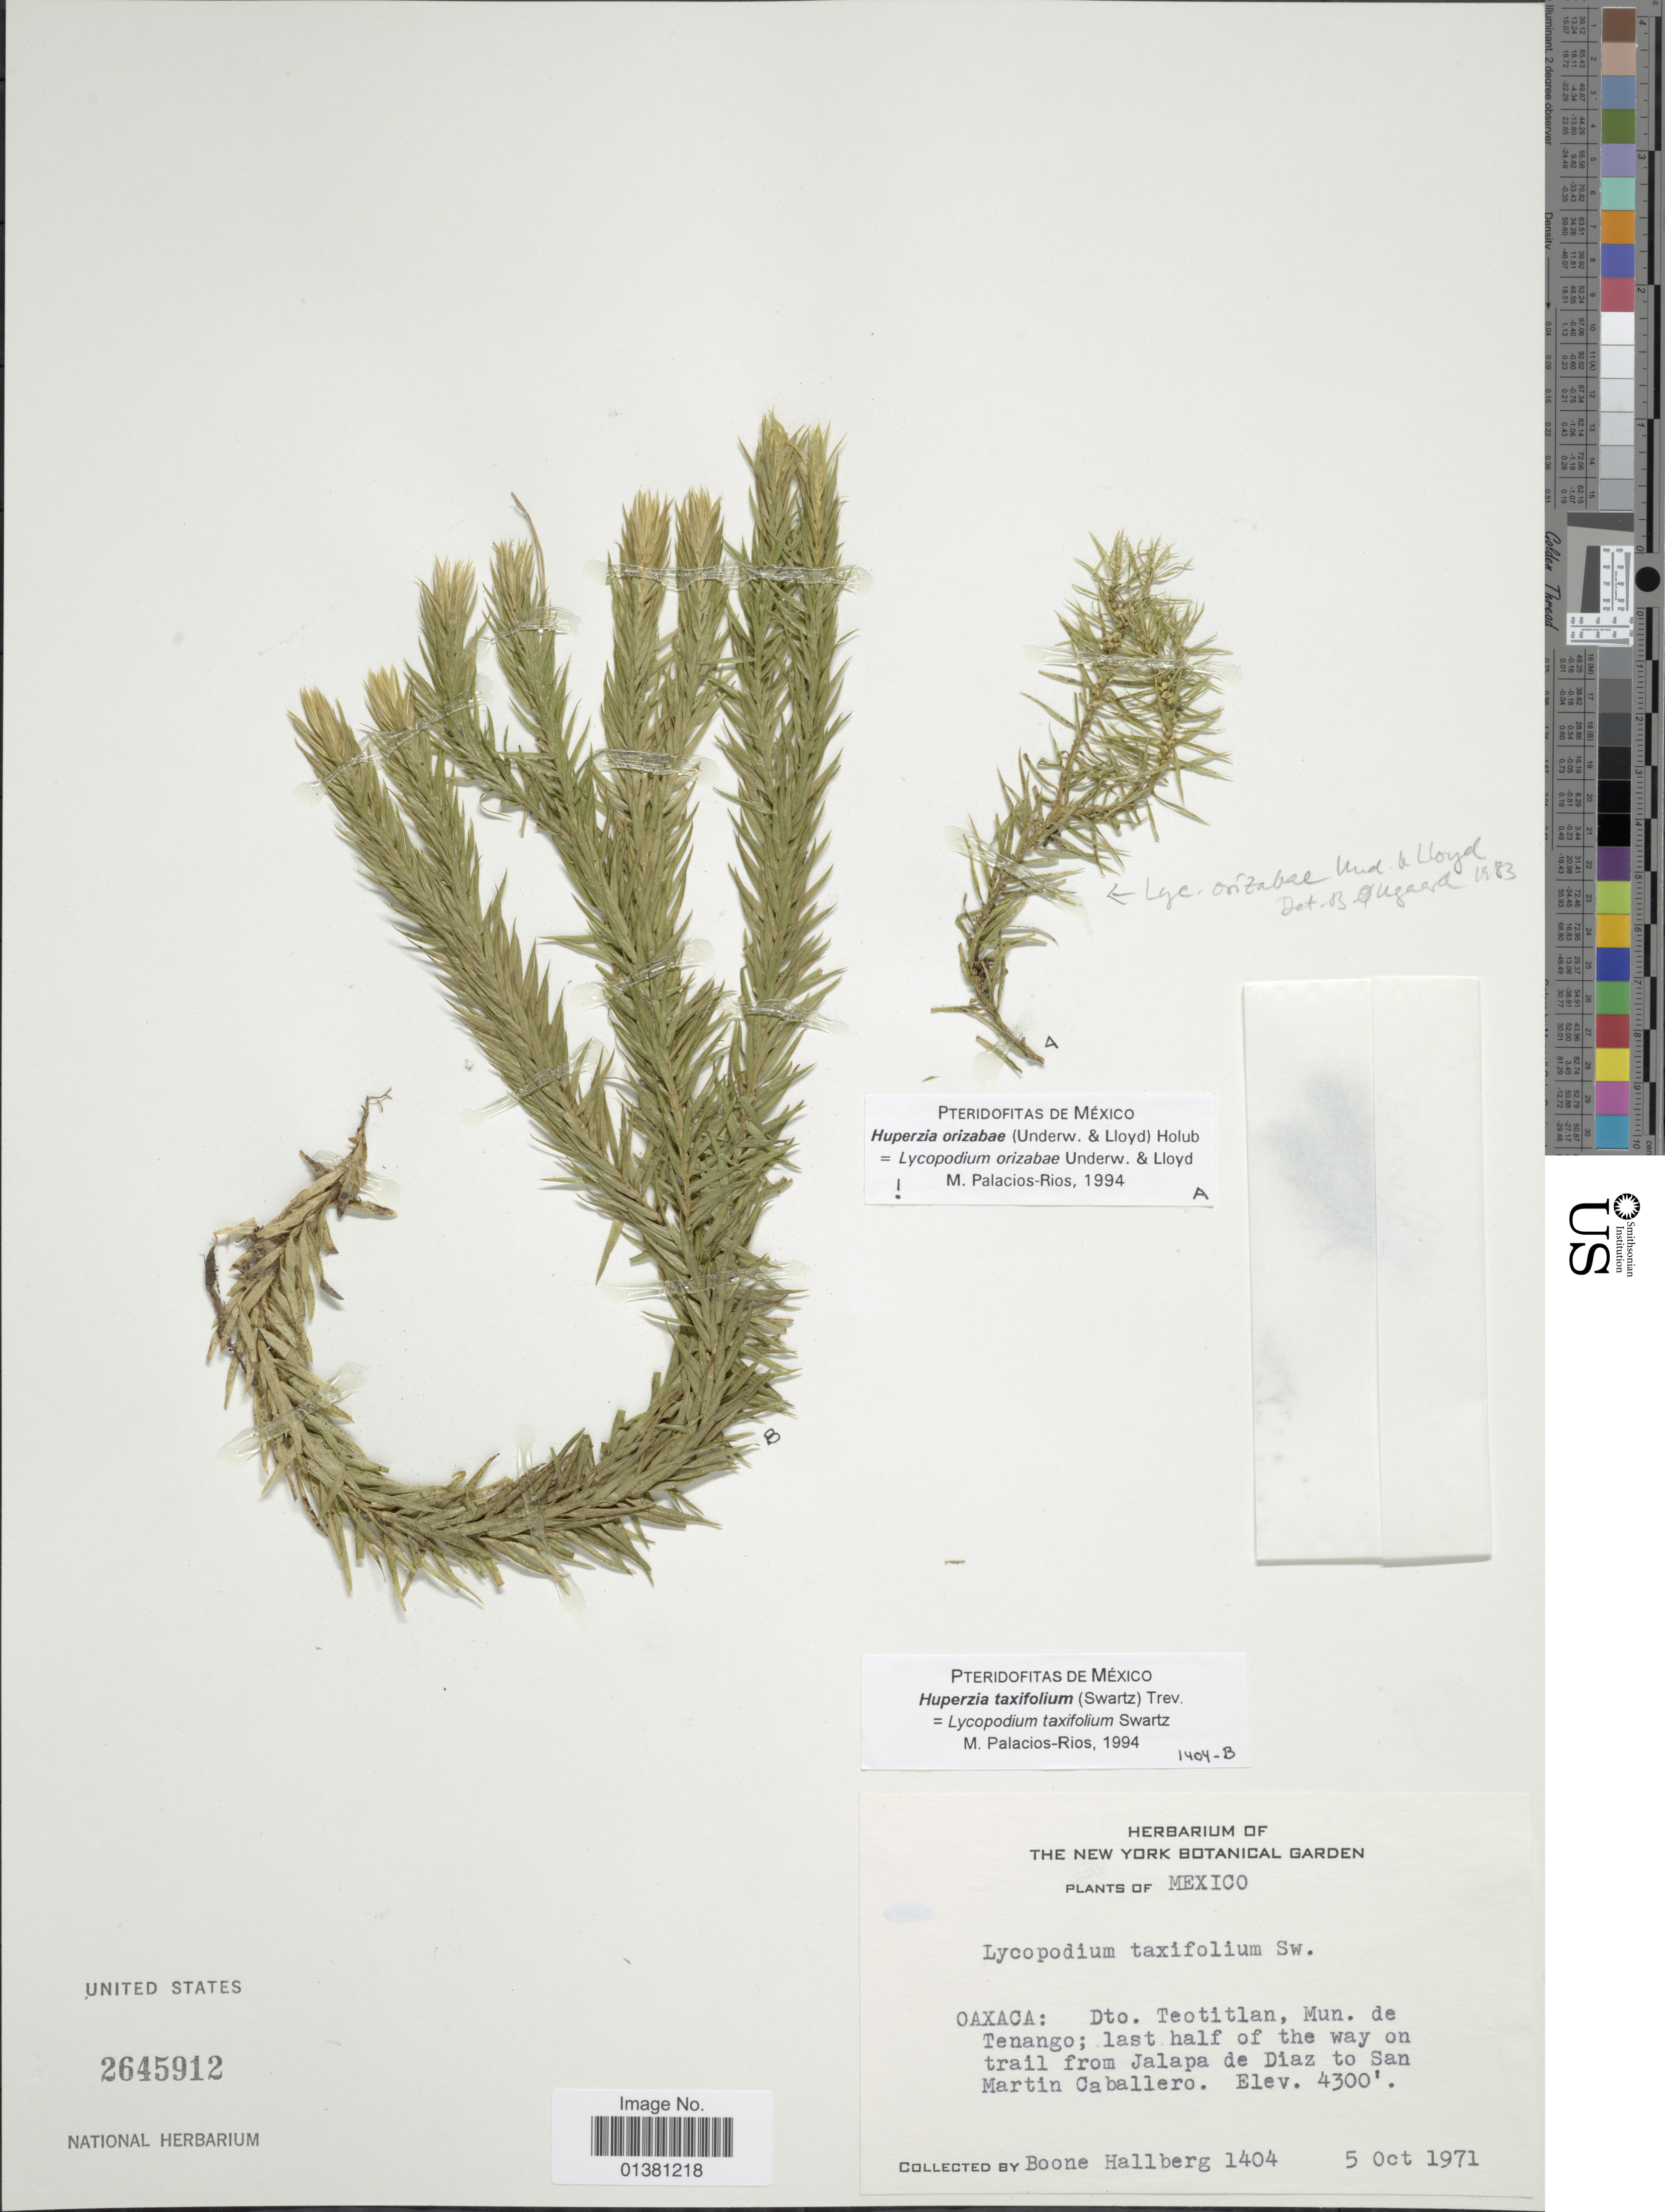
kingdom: Plantae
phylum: Tracheophyta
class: Lycopodiopsida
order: Lycopodiales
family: Lycopodiaceae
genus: Phlegmariurus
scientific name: Phlegmariurus taxifolius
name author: (Sw.) Á. Löve & D. Löve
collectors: B. Hallberg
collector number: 1404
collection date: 1971-10-05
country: Mexico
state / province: Oaxaca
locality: Dto Teotilan, Mun de Tenango; last half of the way on trail from Jalapa de Diaz to San Martin Caballero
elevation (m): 1311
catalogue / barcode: US 2645912